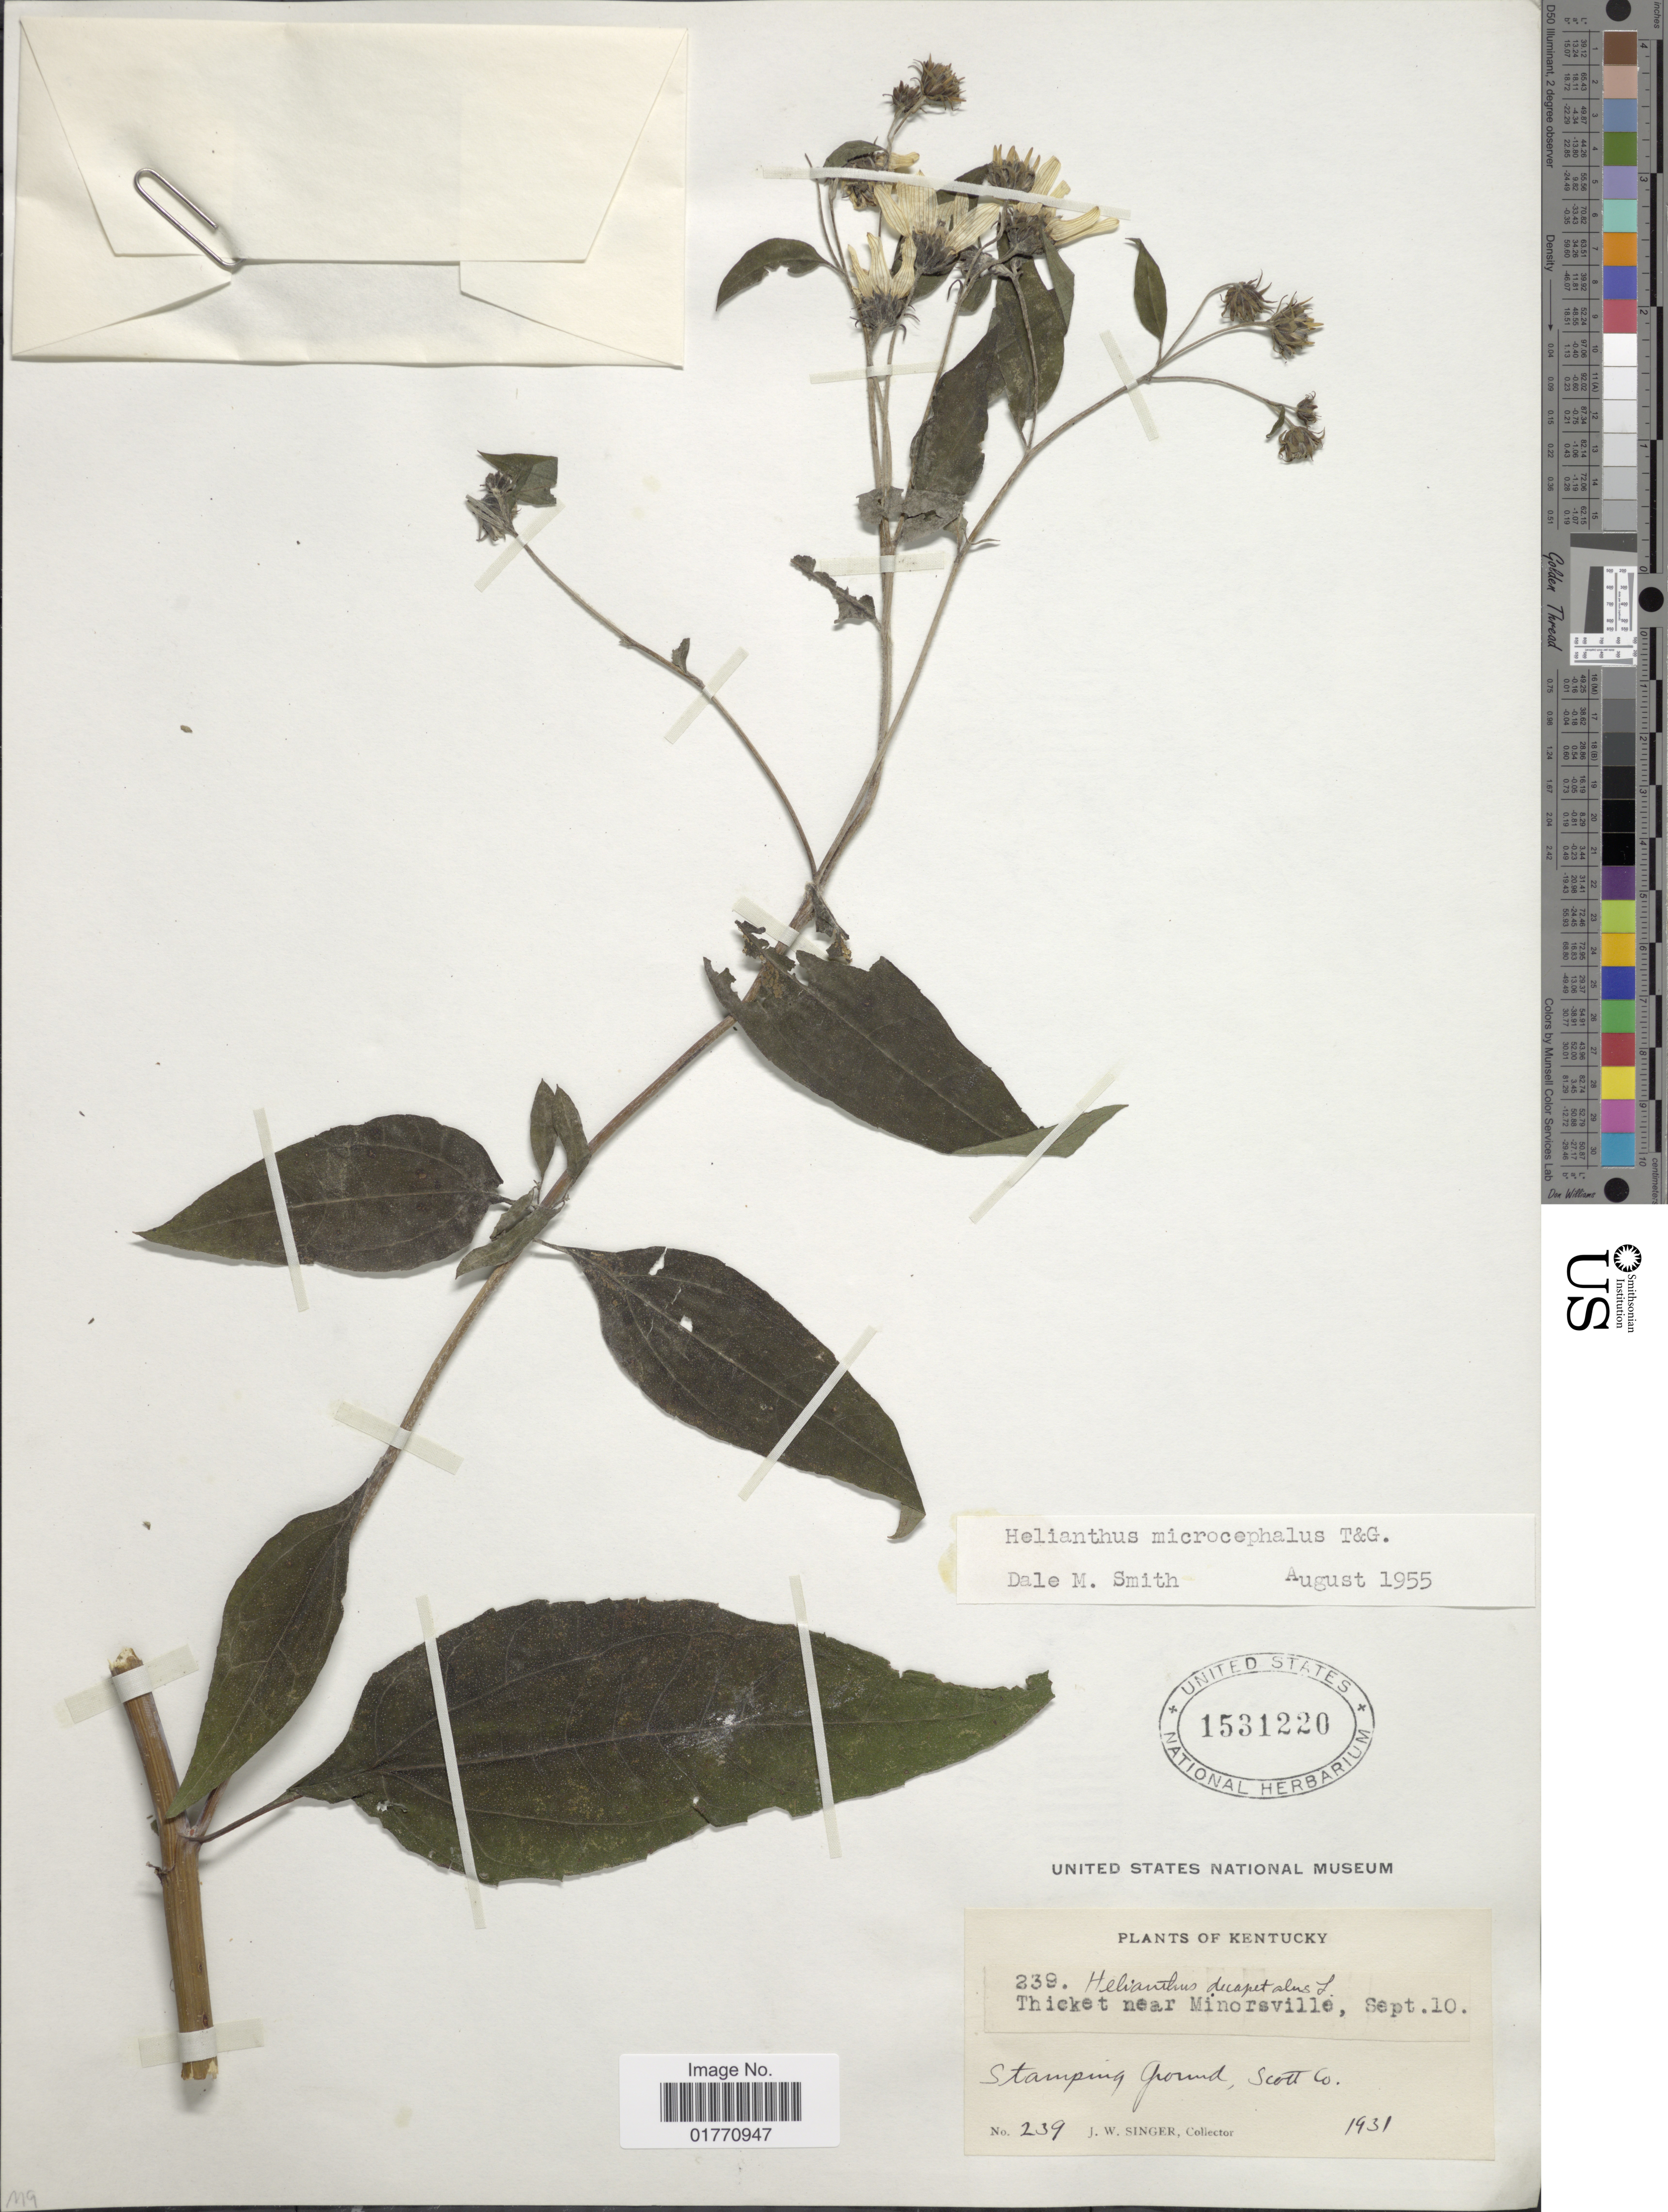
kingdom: Plantae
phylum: Tracheophyta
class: Magnoliopsida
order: Asterales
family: Asteraceae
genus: Helianthus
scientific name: Helianthus microcephalus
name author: Torr. & A. Gray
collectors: J. EW. Singer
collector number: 239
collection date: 1931-09-10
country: United States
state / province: Kentucky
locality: Thicket near Minorsville, stamping ground Scott Co.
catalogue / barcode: US 1531220